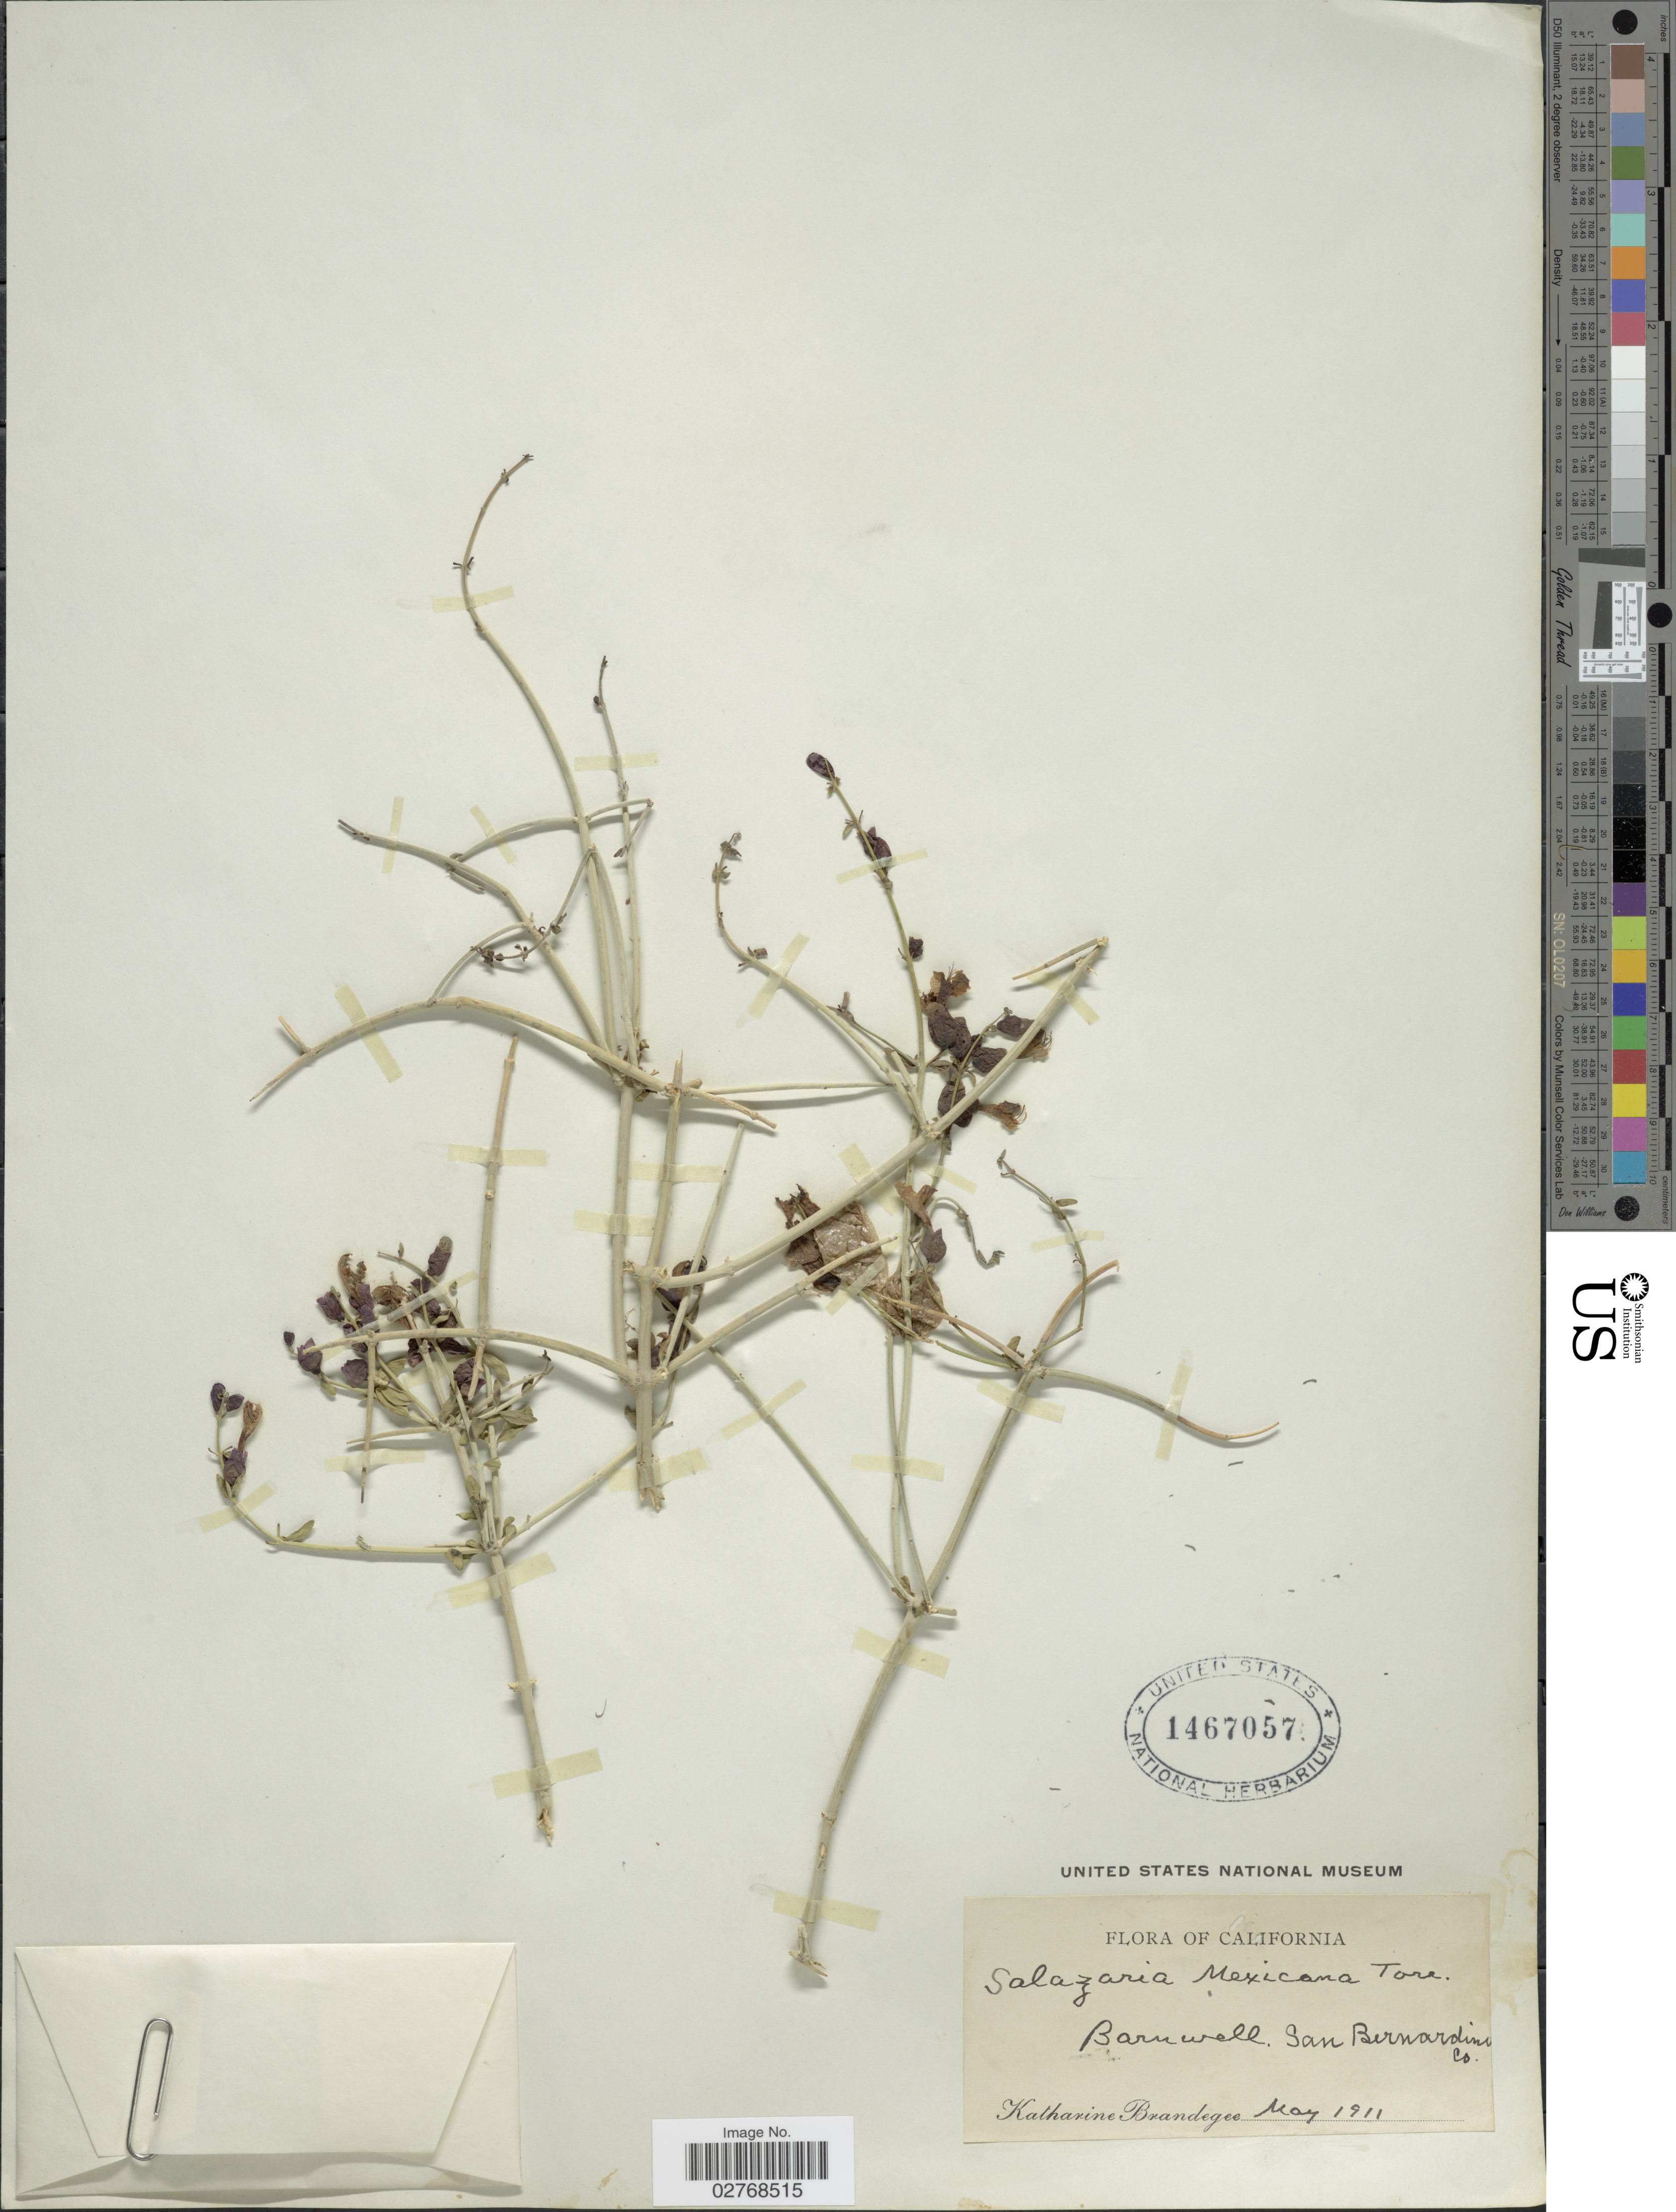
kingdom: Plantae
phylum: Tracheophyta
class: Magnoliopsida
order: Lamiales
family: Lamiaceae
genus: Scutellaria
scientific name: Scutellaria mexicana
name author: (Torr.) A.J. Paton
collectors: M. K. Brandegee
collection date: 1911-05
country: United States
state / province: California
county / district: San Bernardino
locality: Barnwell. San Bernardino Co.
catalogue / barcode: US 1467057